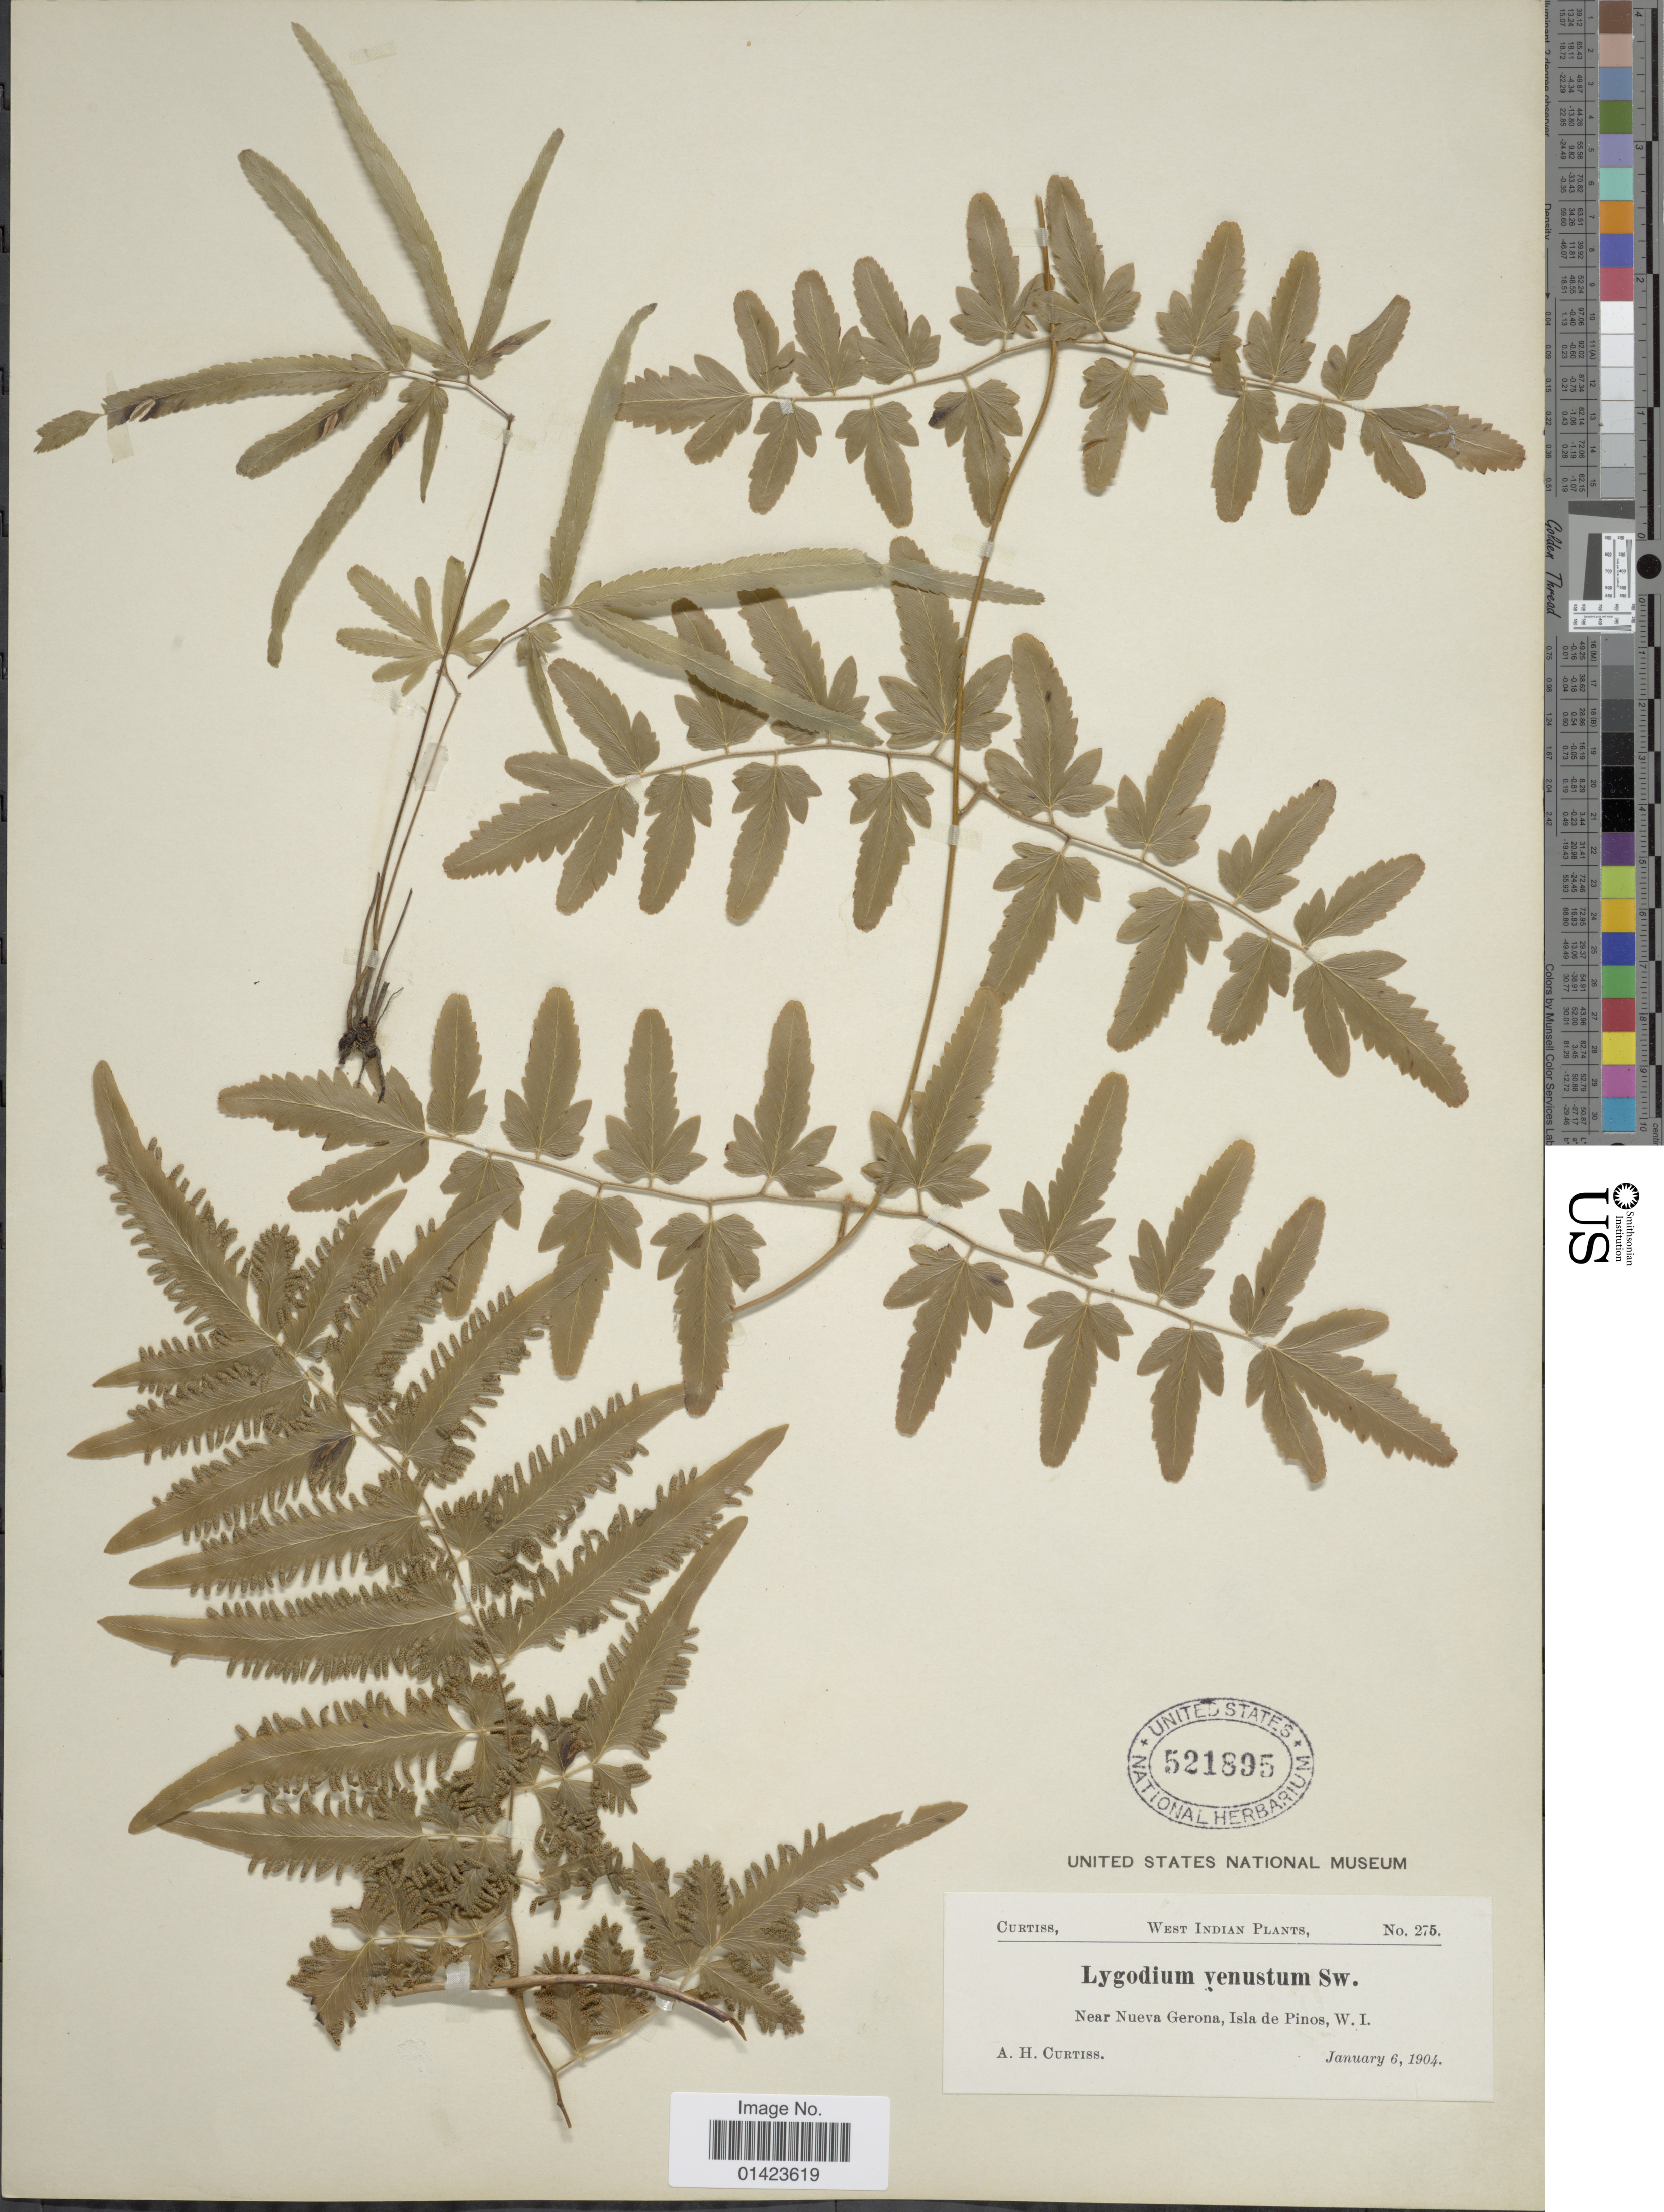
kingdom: Plantae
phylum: Tracheophyta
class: Polypodiopsida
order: Schizaeales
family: Lygodiaceae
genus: Lygodium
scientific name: Lygodium venustum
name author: Sw.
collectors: A. H. Curtiss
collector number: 275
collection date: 1904-01-06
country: Cuba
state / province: Isla de la Juventud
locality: Near Nueva Gerona, Isla de Pinos, W.I.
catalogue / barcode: US 521895